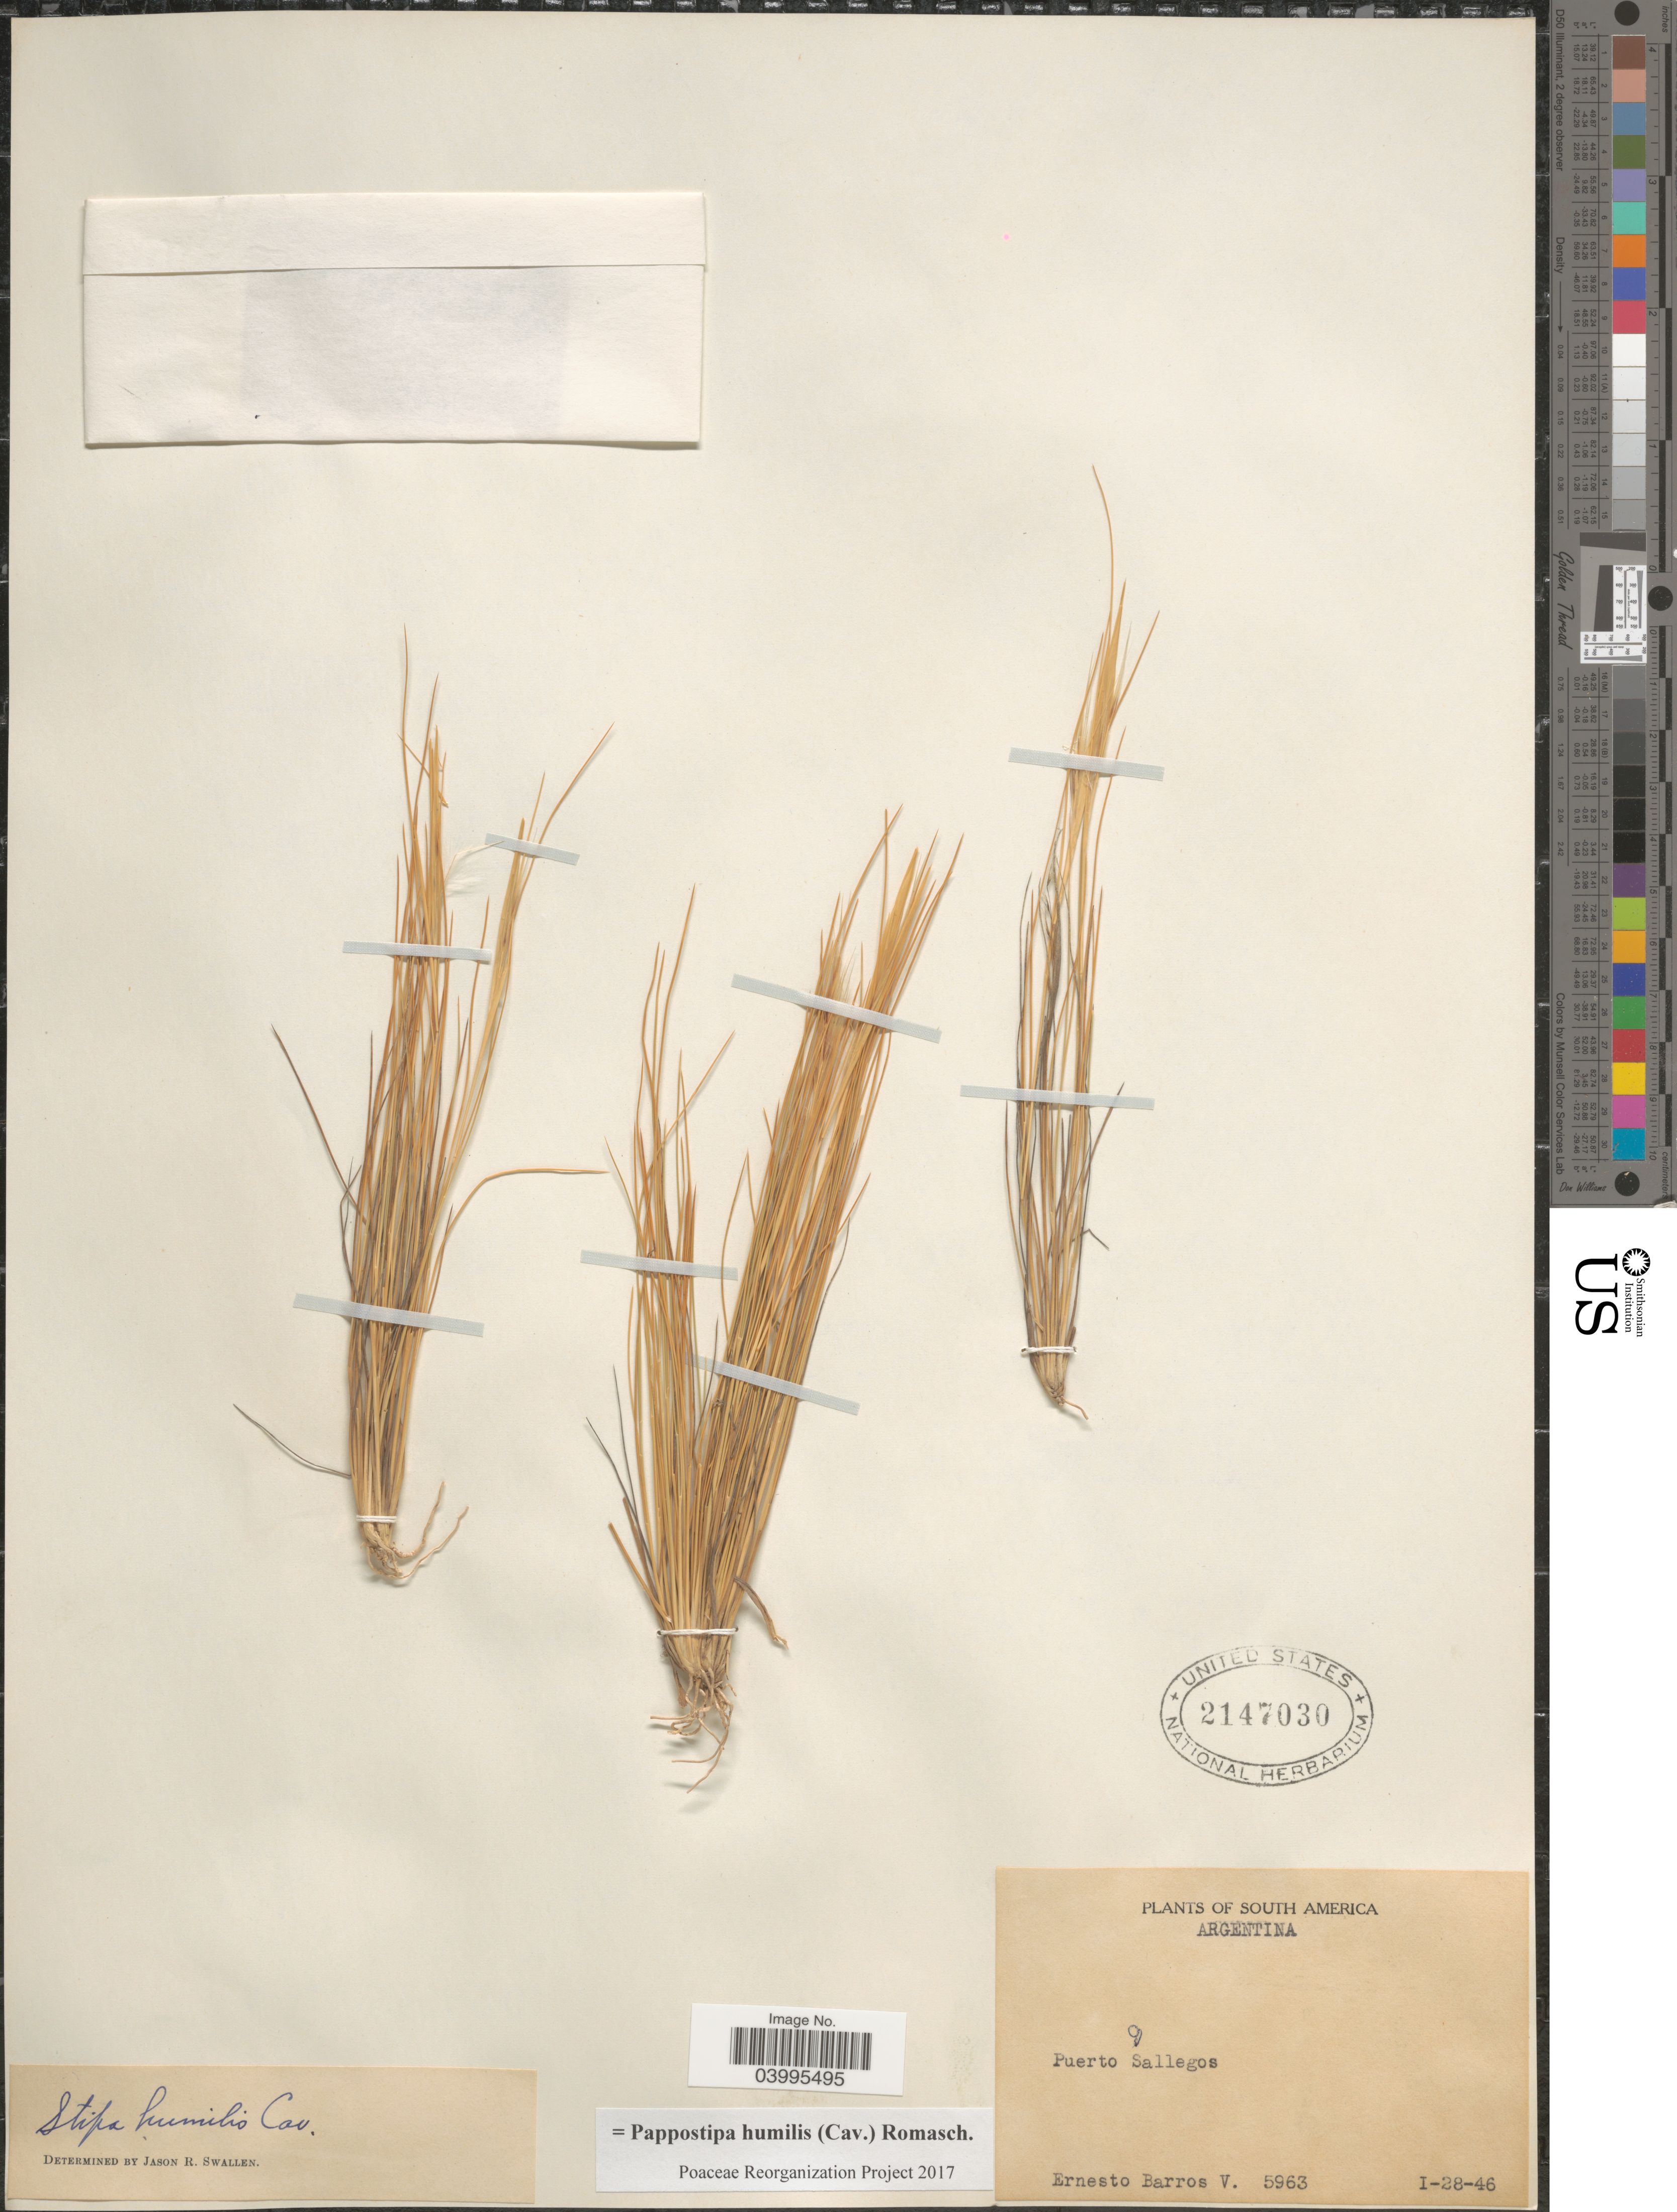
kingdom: Plantae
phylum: Tracheophyta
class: Liliopsida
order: Poales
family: Poaceae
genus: Pappostipa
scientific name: Pappostipa humilis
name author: (Cav.) Romasch.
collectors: E. Barros V.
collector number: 5963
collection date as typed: Transcribed d/m/y: 28/1/46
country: Argentina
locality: Puerto Sallegos.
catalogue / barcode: US 2147030